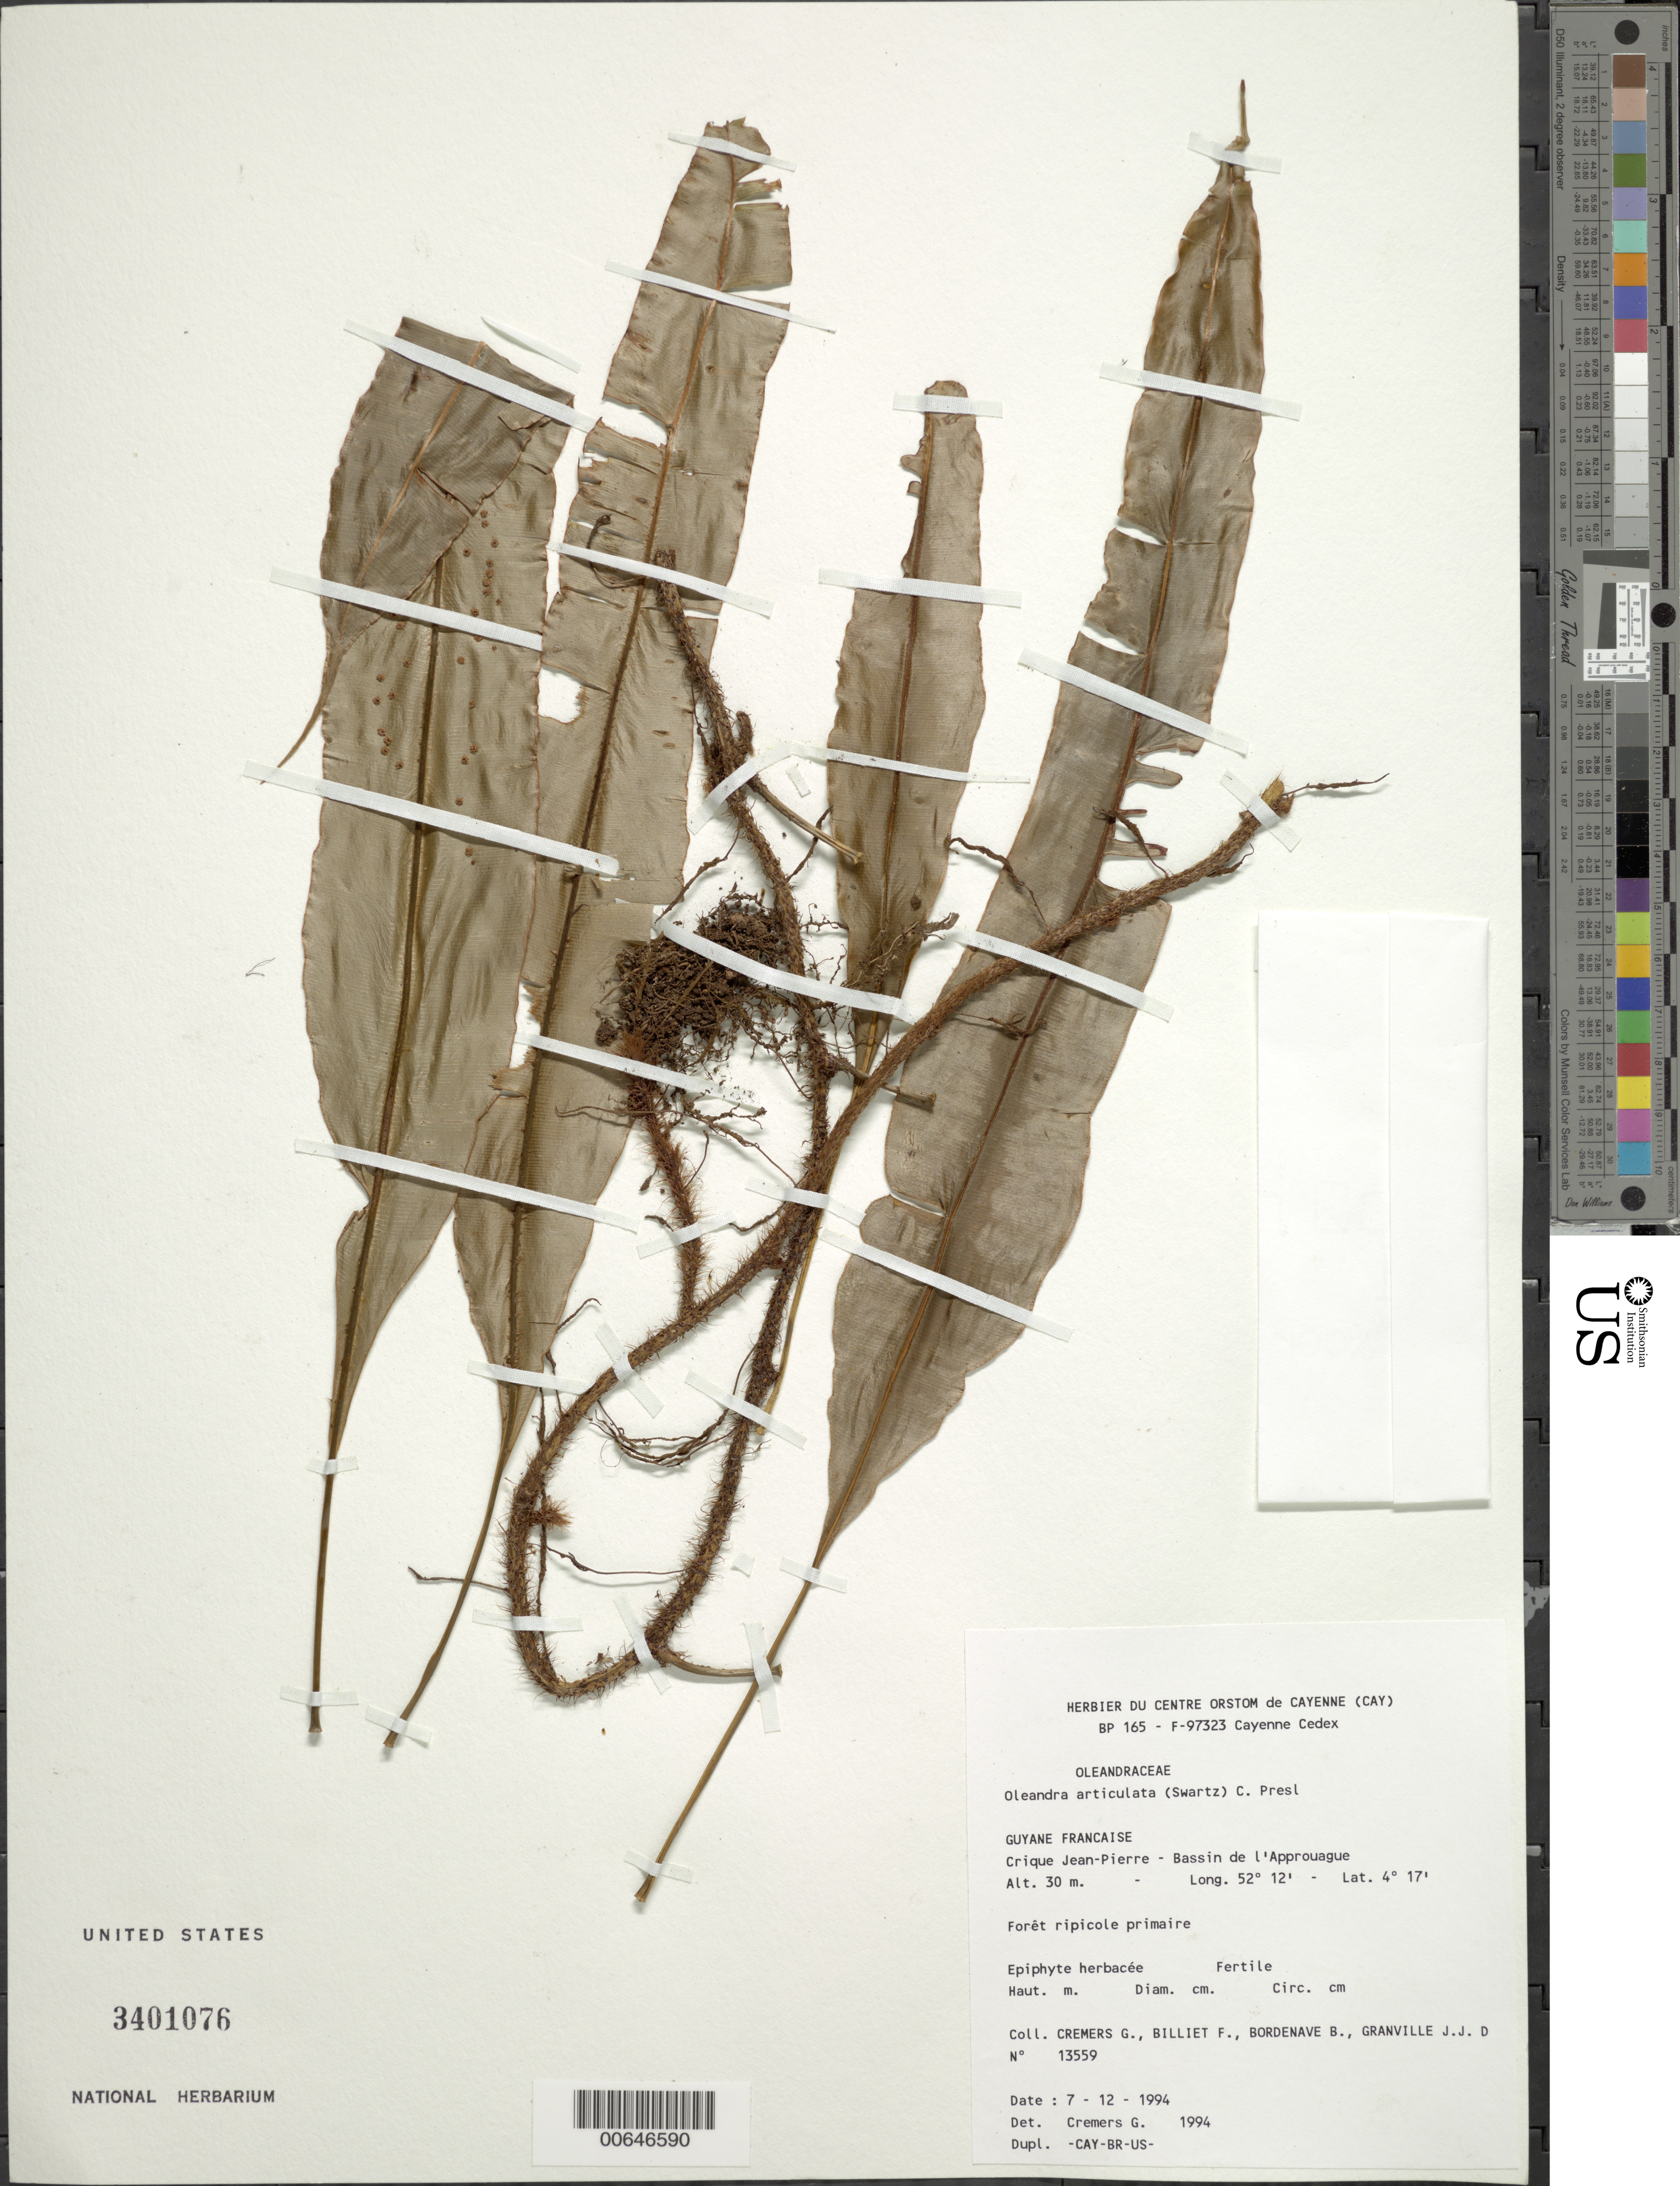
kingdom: Plantae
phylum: Tracheophyta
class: Polypodiopsida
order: Polypodiales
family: Oleandraceae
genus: Oleandra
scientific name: Oleandra articulata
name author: (Sw.) C. Presl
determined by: Cremers, Georges A.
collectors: G. Cremers, F. Billiet, B. Bordenave, J.-J. de Granville & B. Jadin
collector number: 13559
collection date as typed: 7-Dec-94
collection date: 1994-12-07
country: French Guiana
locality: Crique Jean-Pierre, Bassin de l'Approuague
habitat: Primary riparian forest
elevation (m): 30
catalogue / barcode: US 3401076